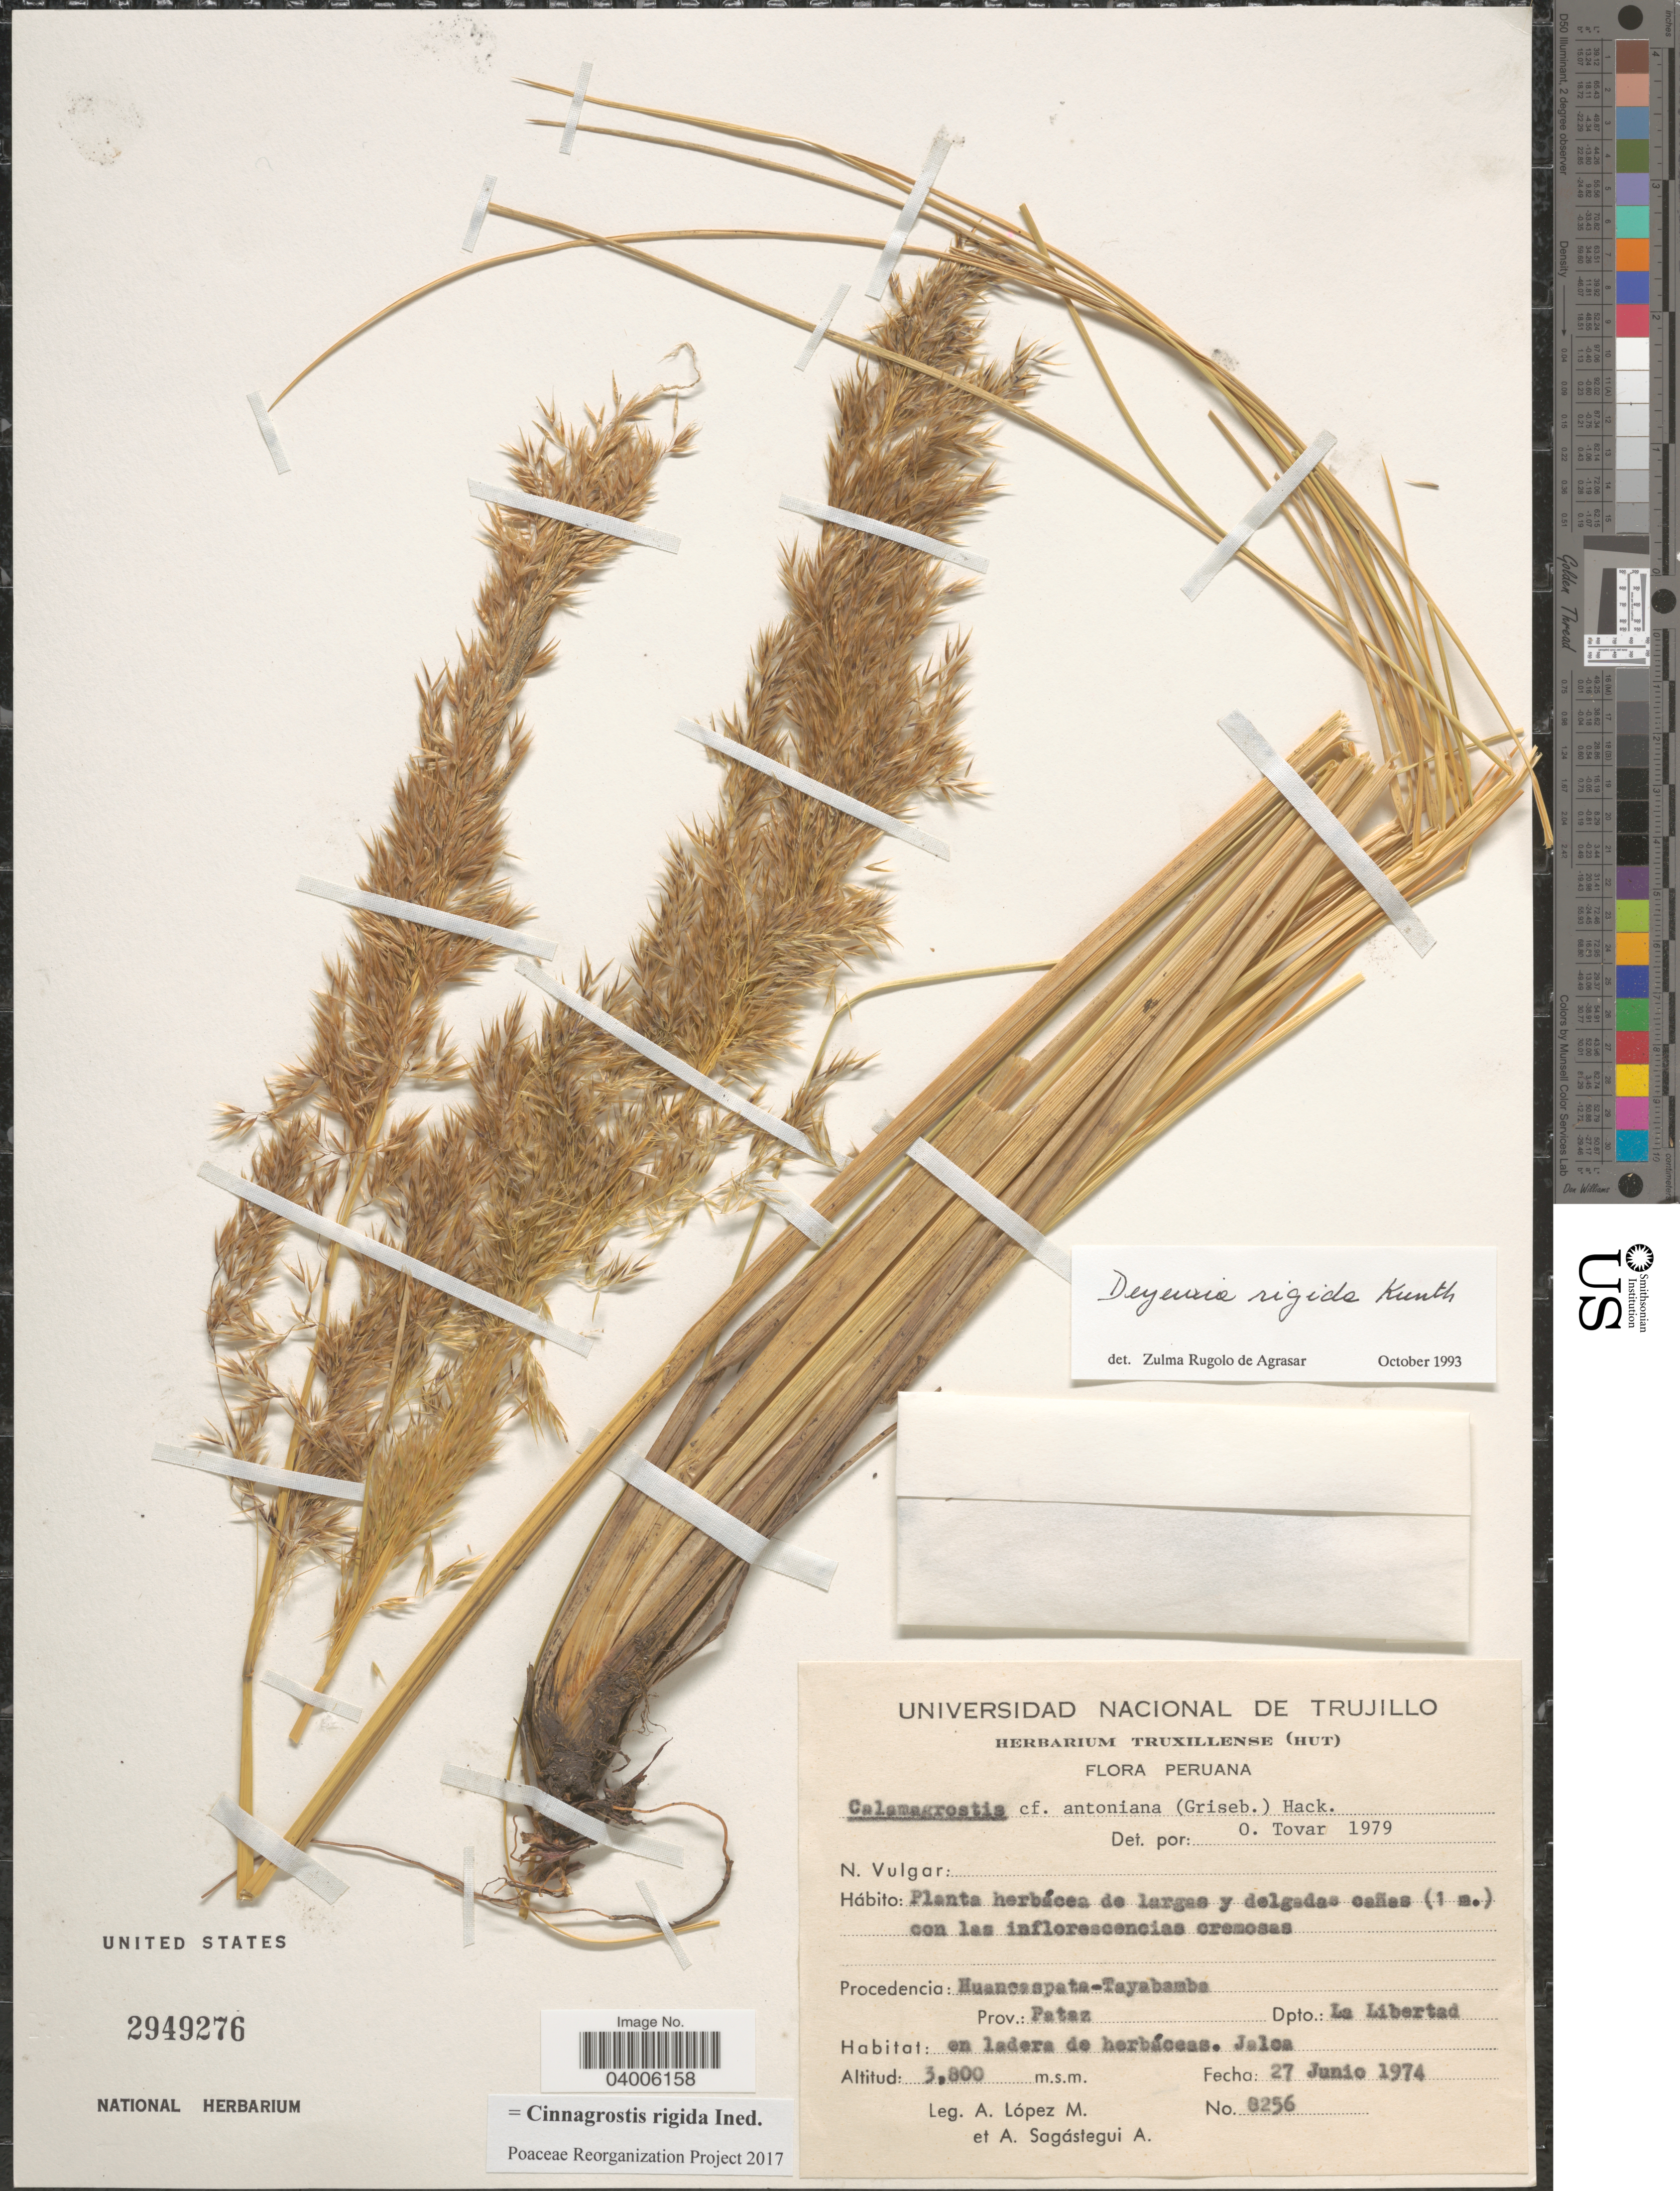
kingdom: Plantae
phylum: Tracheophyta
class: Liliopsida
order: Poales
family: Poaceae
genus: Cinnagrostis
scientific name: Cinnagrostis rigida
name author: (Kunth) P.M. Peterson et al.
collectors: A. López M. & A. Sagástegui A.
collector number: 8256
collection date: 1974-06-27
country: Peru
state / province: La Libertad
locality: Huancaspata-Tayabamba. Prov.: Pataz. Dpto.: La Libertad. Jaloa.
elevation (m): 3800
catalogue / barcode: US 2949276